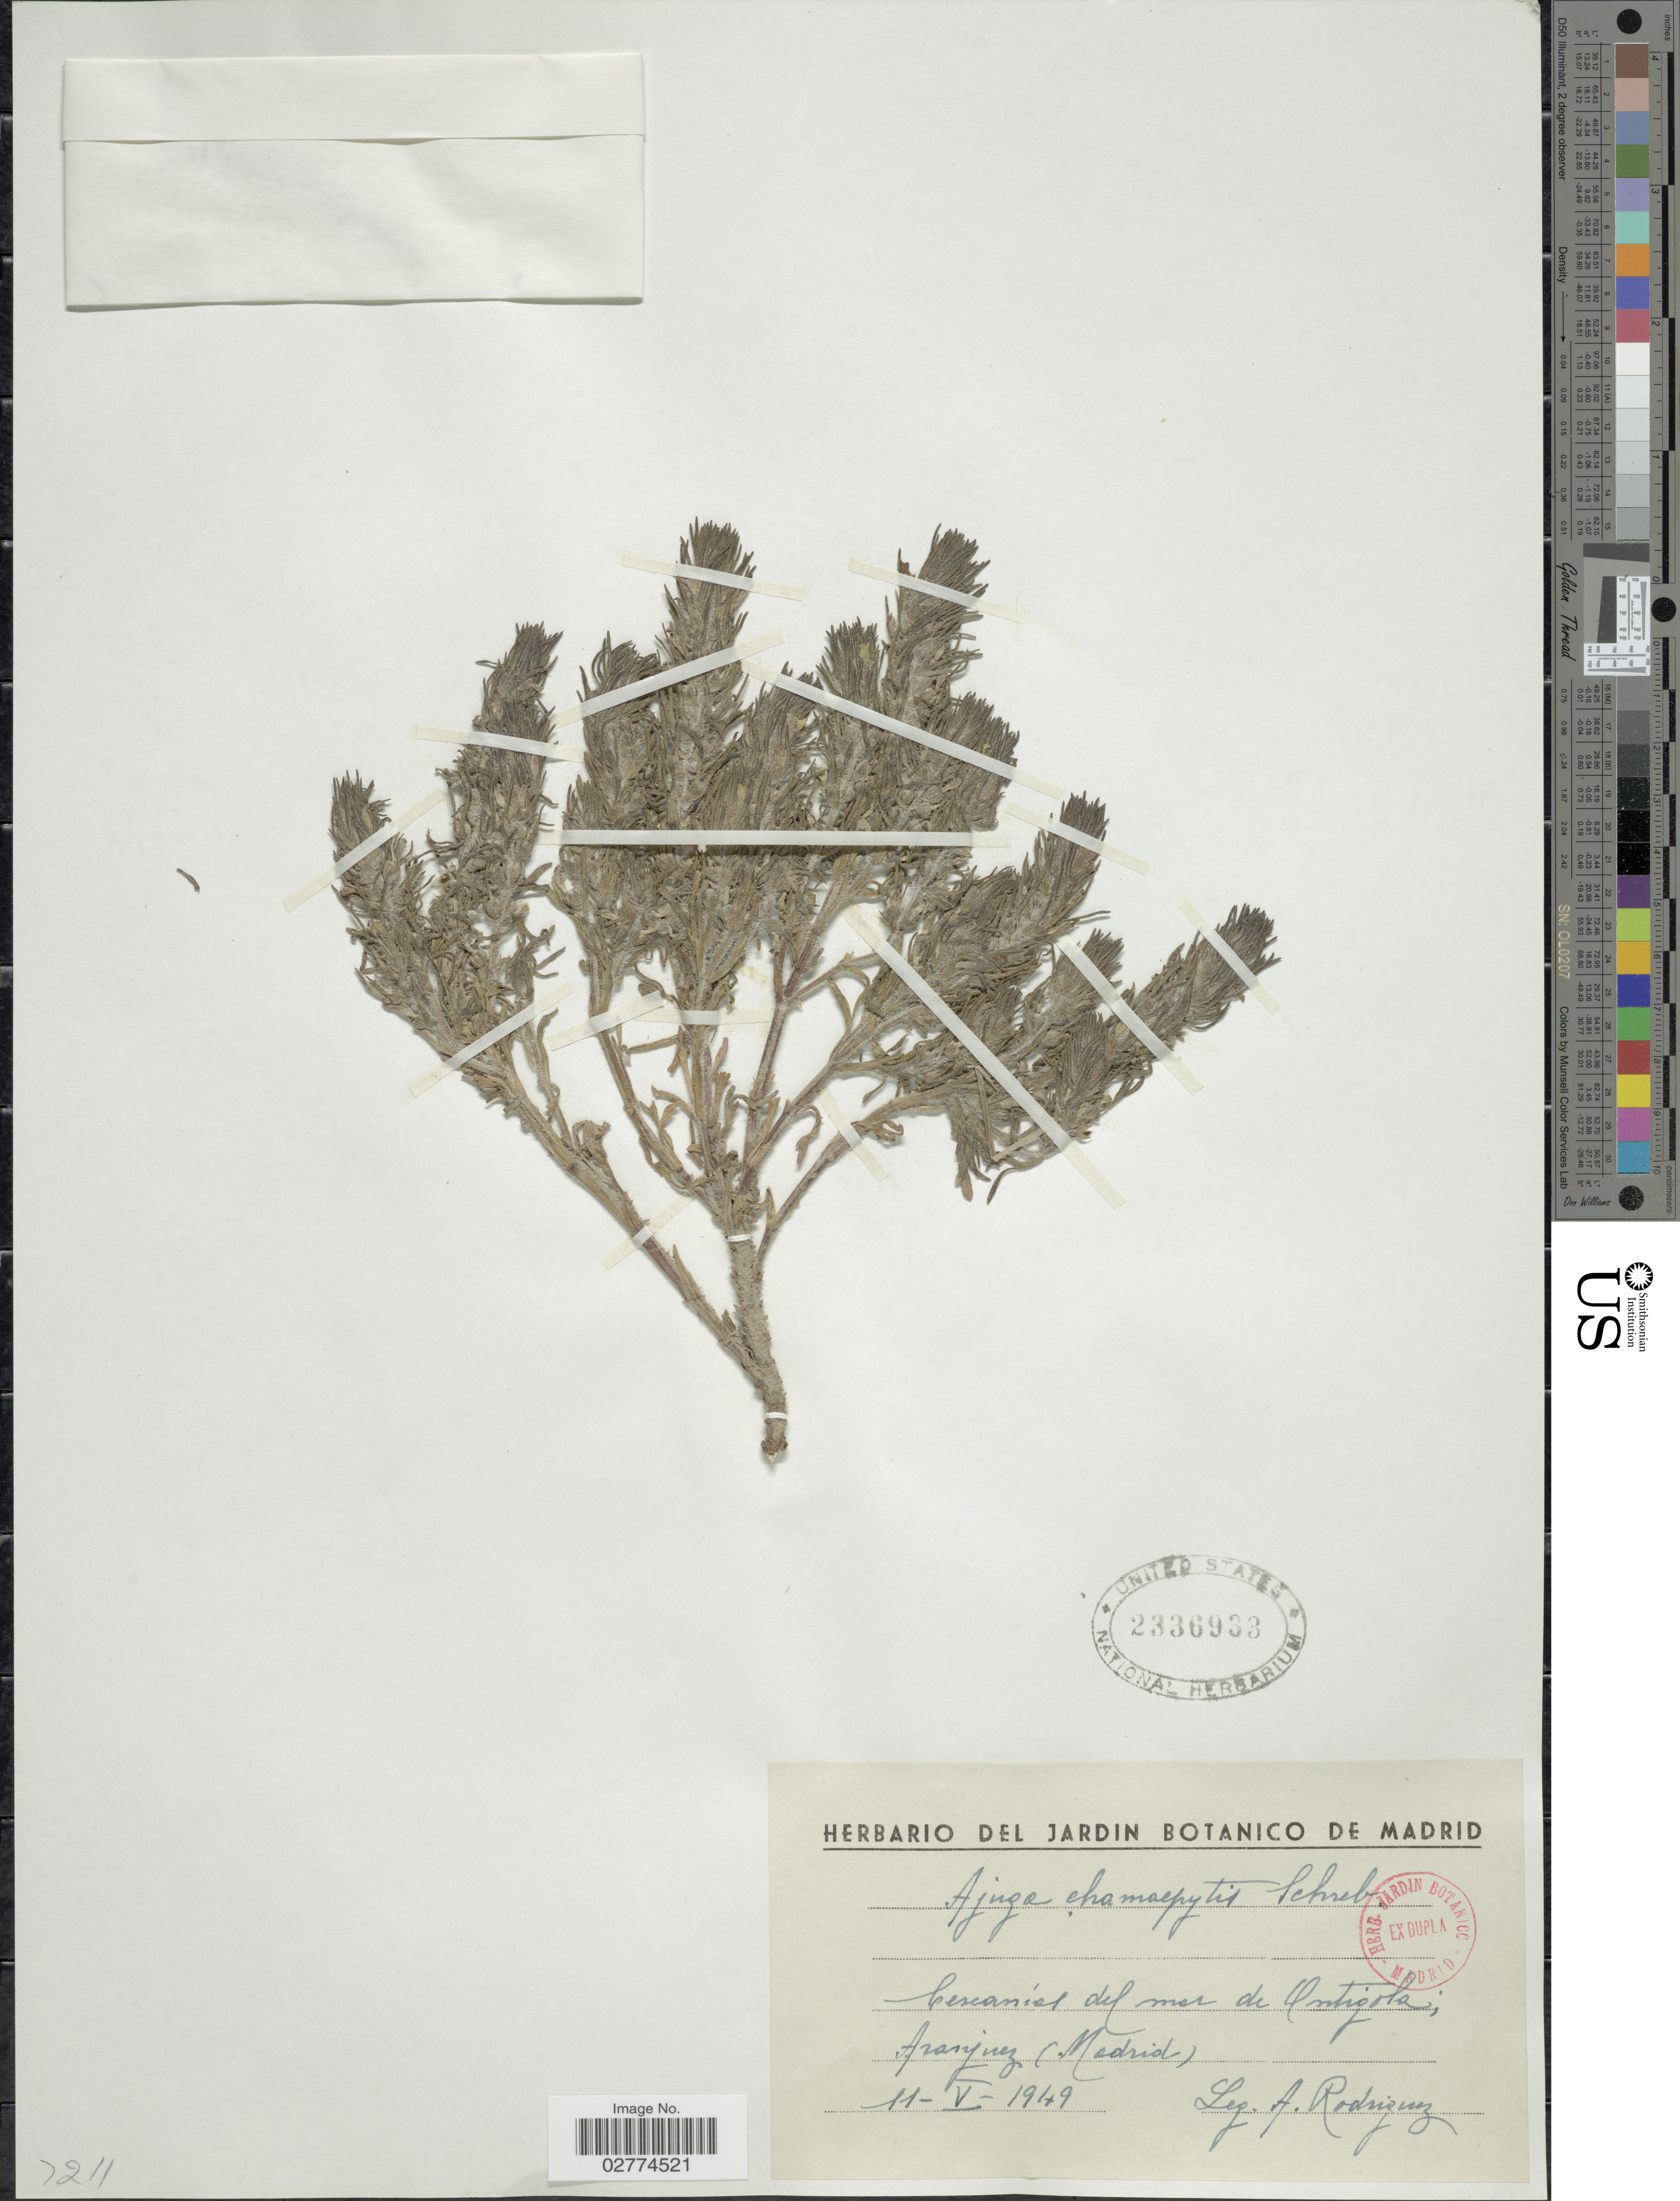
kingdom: Plantae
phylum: Tracheophyta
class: Magnoliopsida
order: Lamiales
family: Lamiaceae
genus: Ajuga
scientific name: Ajuga chamaepitys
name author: (L.) Schreb.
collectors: A. Rodriquez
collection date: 1949-05-11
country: Spain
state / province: Madrid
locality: Vescanies del mer de Ontigola, Aranjuez.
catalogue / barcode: US 2336933